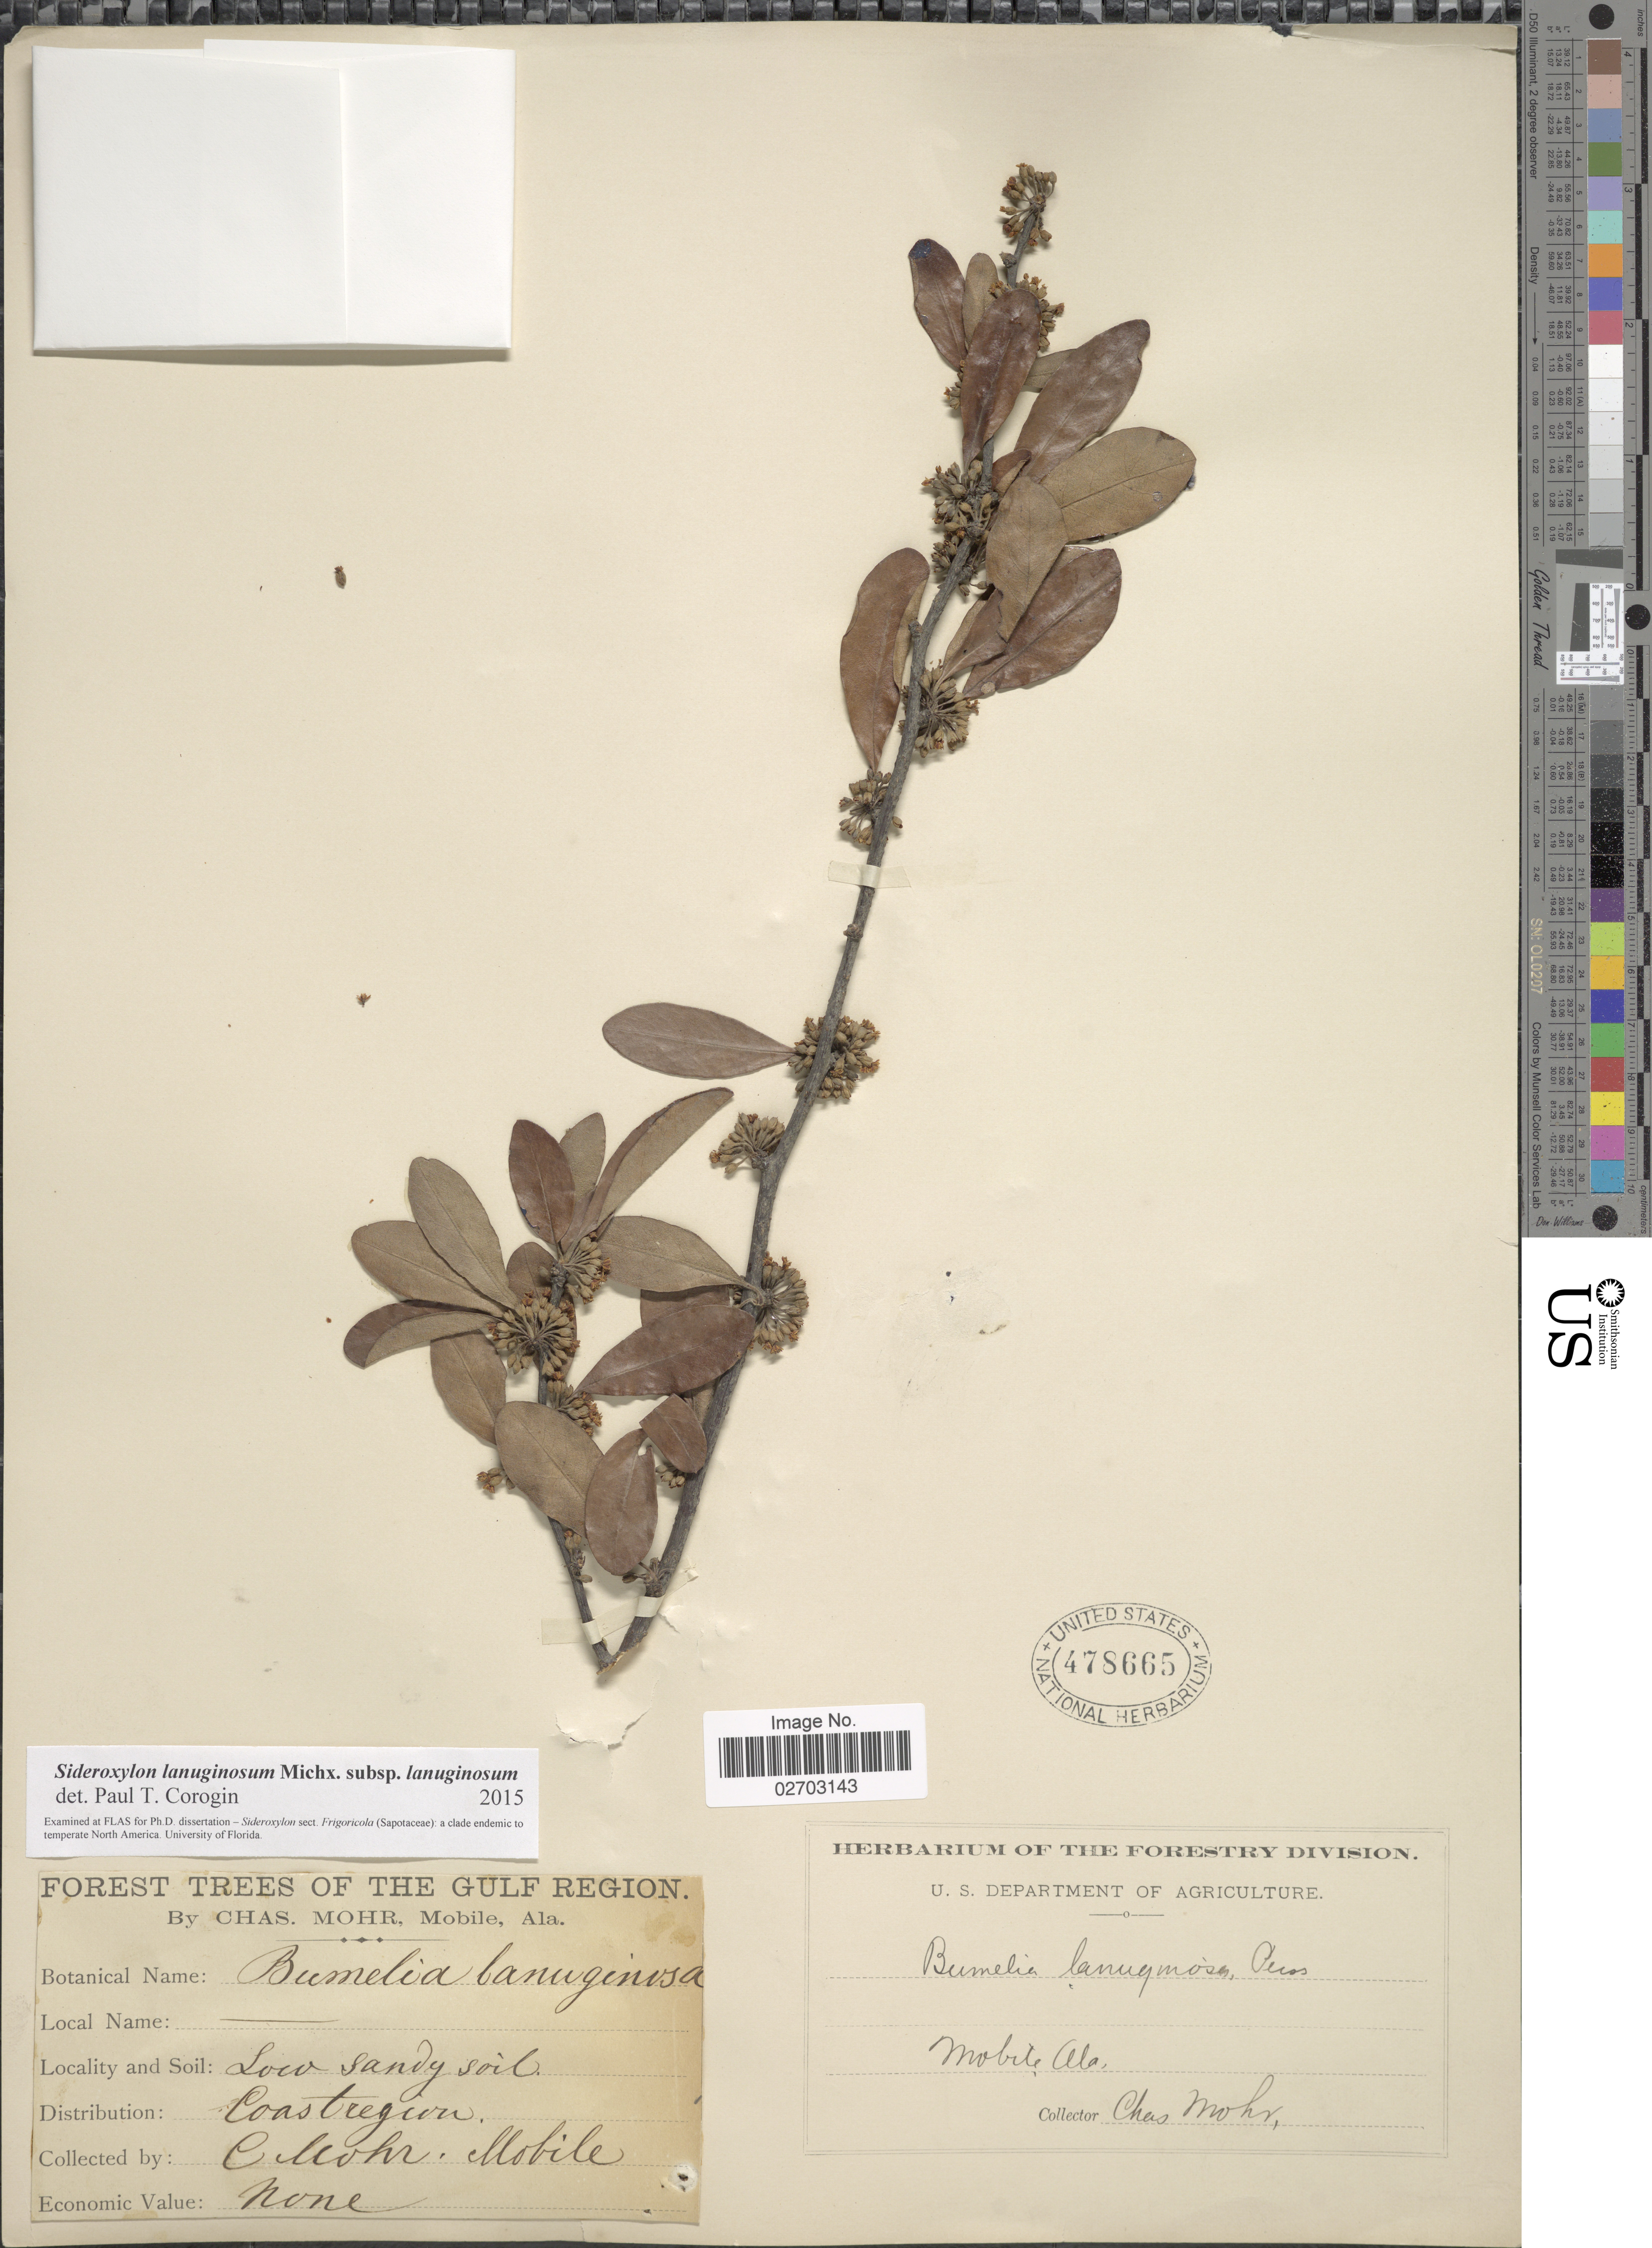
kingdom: Plantae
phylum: Tracheophyta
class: Magnoliopsida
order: Ericales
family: Sapotaceae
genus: Sideroxylon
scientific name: Sideroxylon lanuginosum subsp. lanuginosum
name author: Michx.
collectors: C. T. Mohr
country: United States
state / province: Alabama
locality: ForestTrees of the Gulf Region, Coast region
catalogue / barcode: US 478665